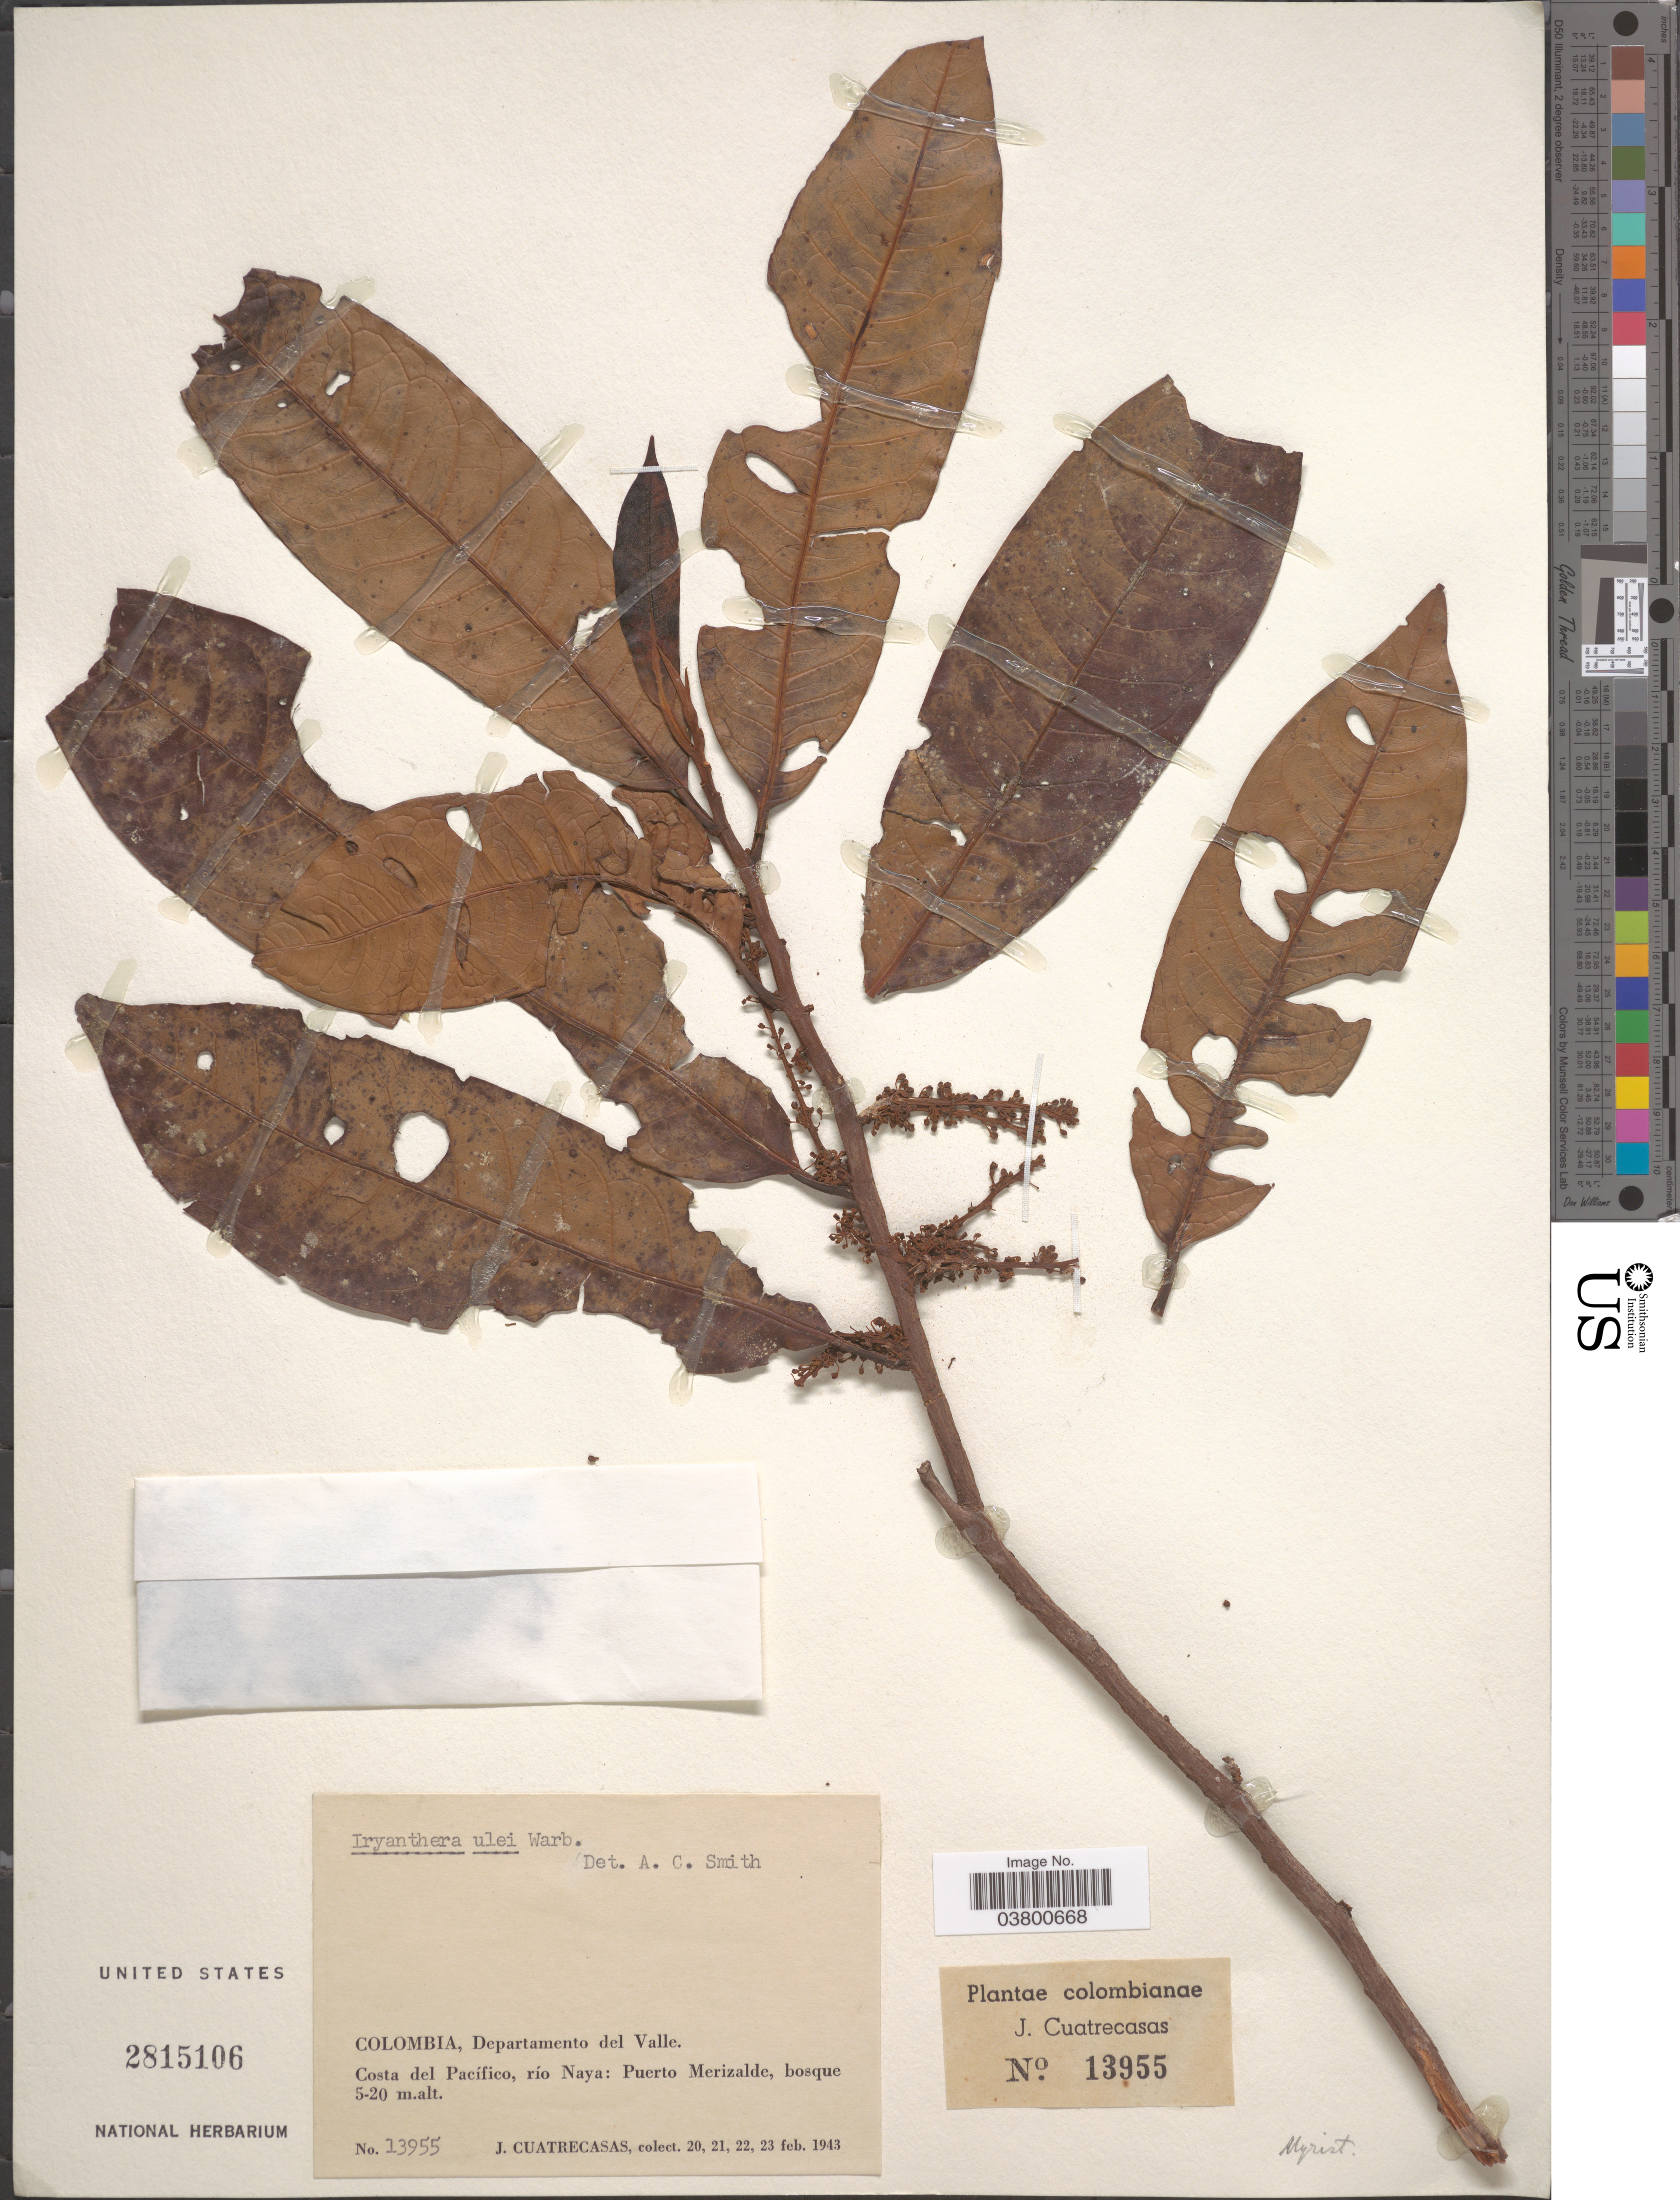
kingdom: Plantae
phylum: Tracheophyta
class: Magnoliopsida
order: Magnoliales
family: Myristicaceae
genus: Iryanthera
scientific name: Iryanthera ulei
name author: Warb.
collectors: J. Cuatrecasas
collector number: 13955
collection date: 1943-02-20/1943-02-23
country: Colombia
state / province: Valle del Cauca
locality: Departamento del Valle. Costa del Pacífico, río Naya: Puerto Merizalde.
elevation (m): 5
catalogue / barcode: US 2815106